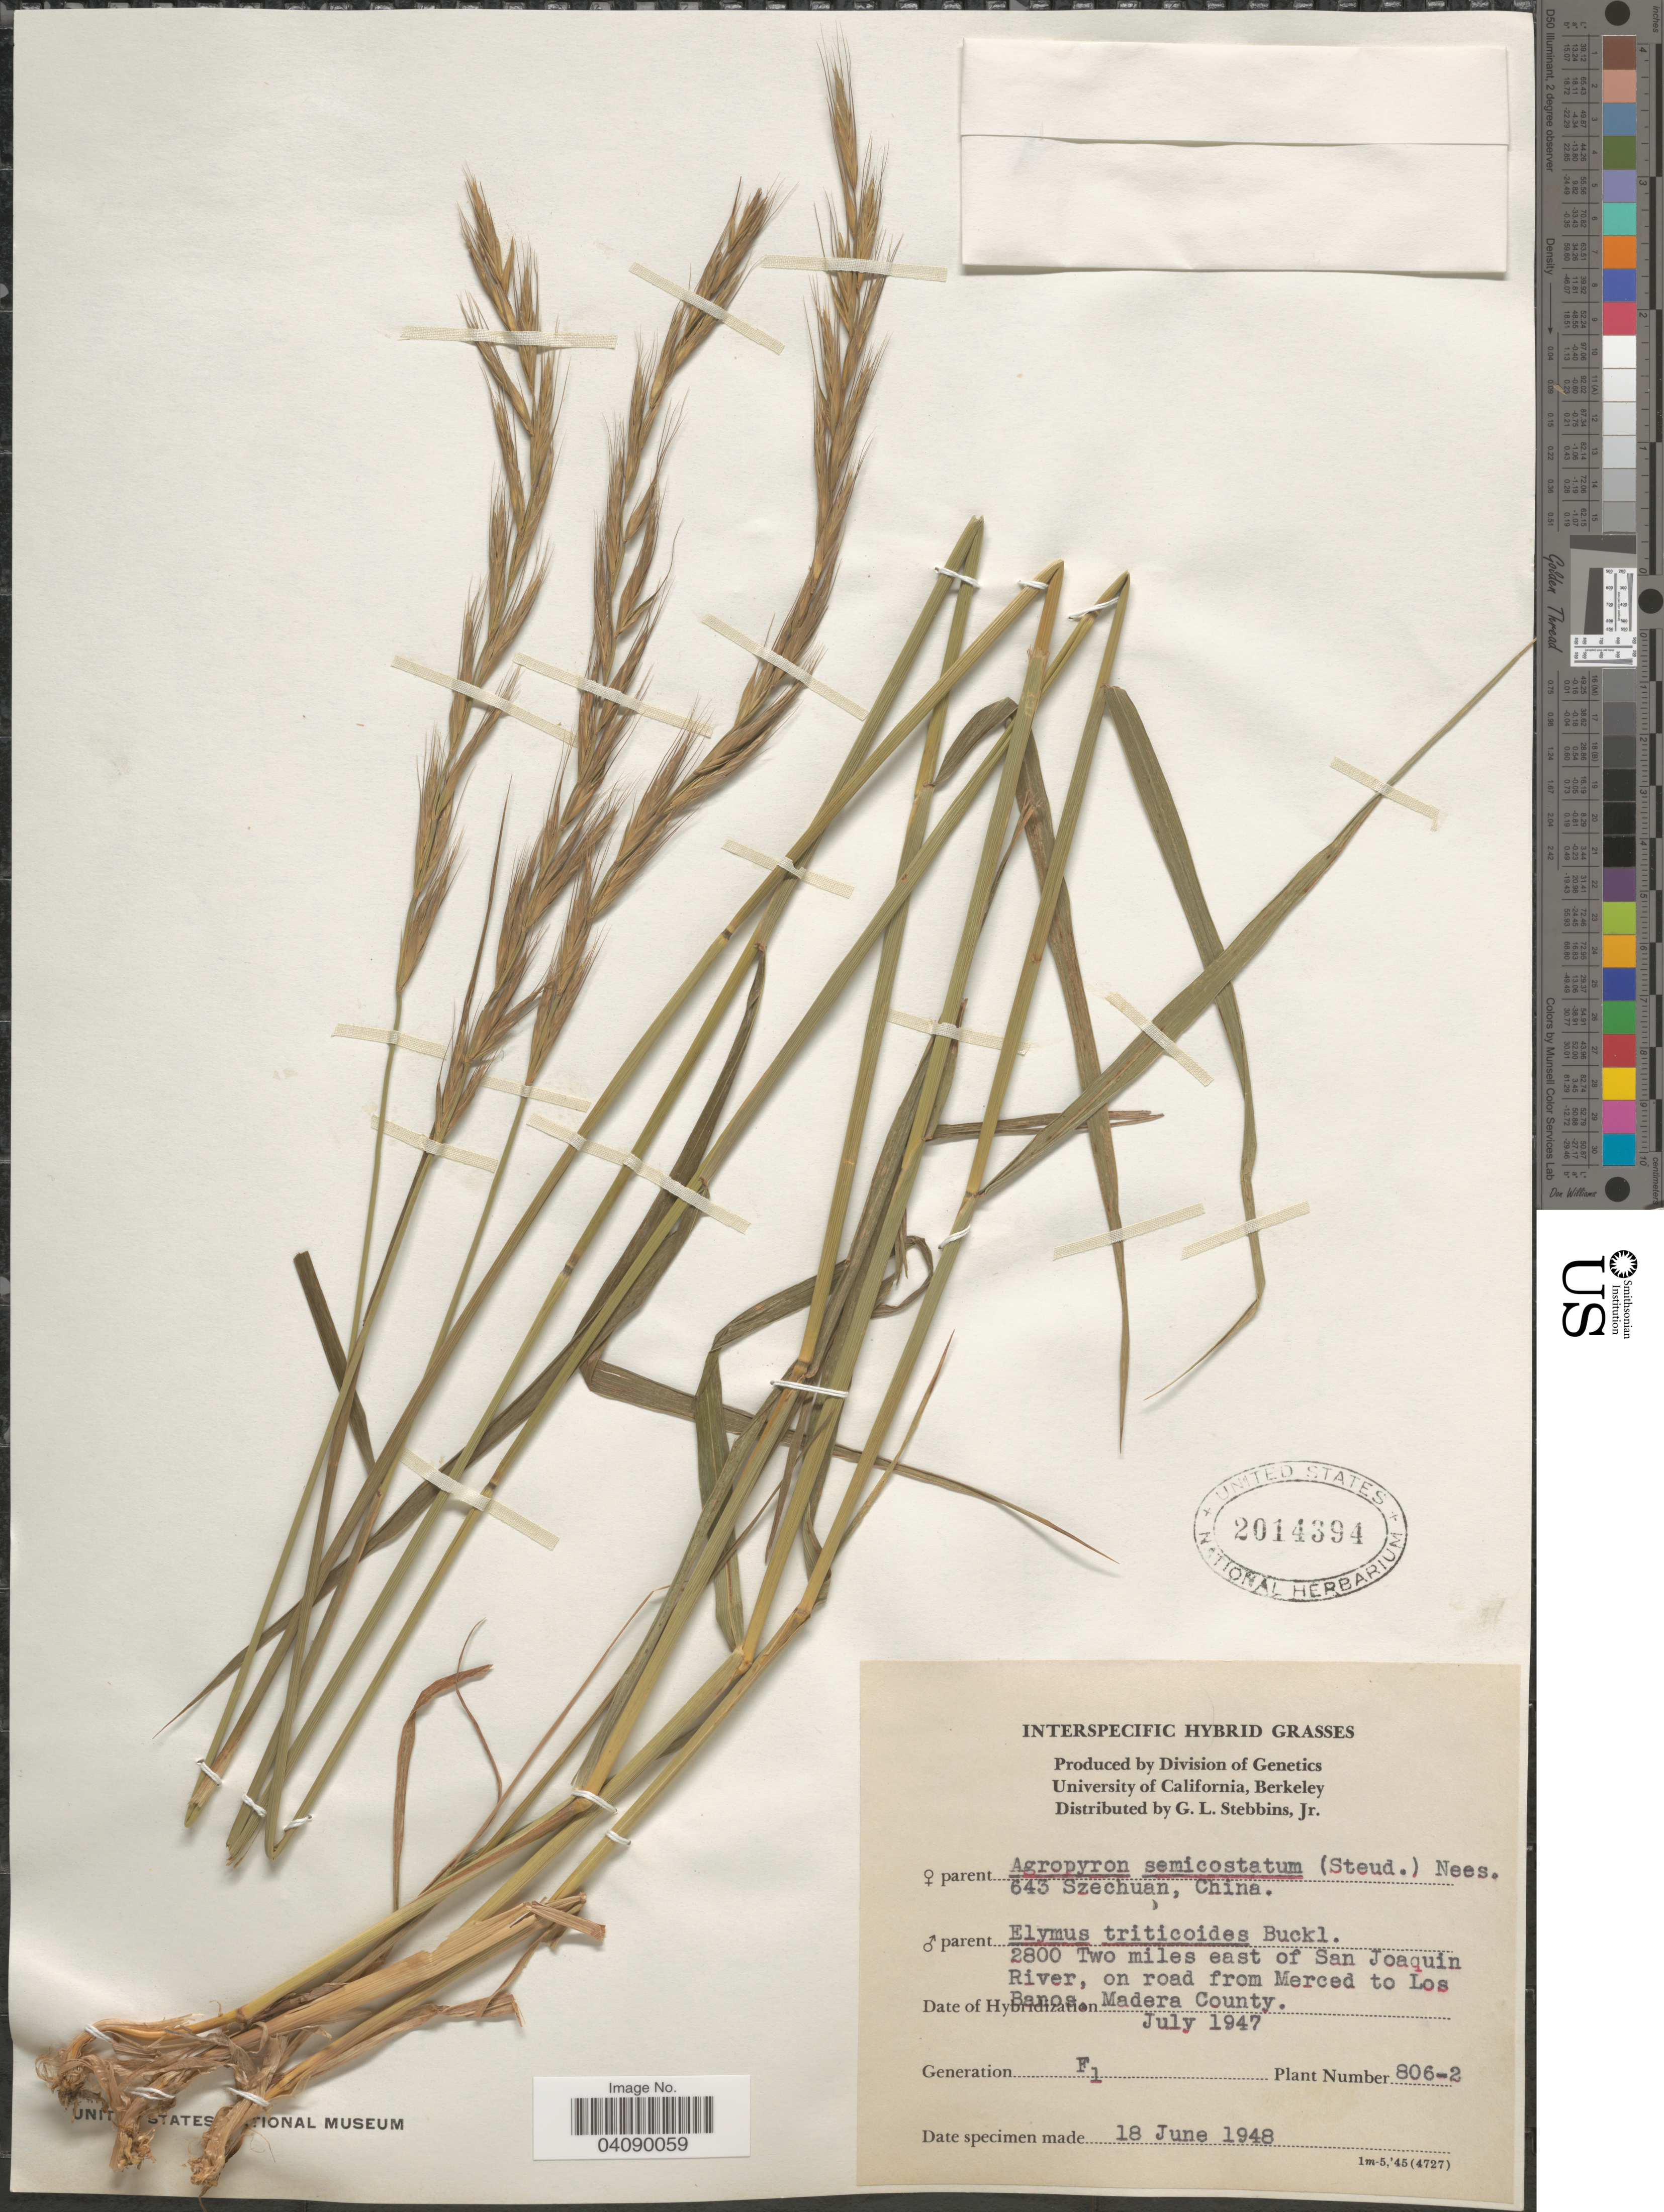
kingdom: Plantae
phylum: Tracheophyta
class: Liliopsida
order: Poales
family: Poaceae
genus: Agroelymus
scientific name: x Agroelymus sp.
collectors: G. L. Stebbins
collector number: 806-2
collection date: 1948-06-18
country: United States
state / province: California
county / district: Alameda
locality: University of California, Berkeley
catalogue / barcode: US 2014394